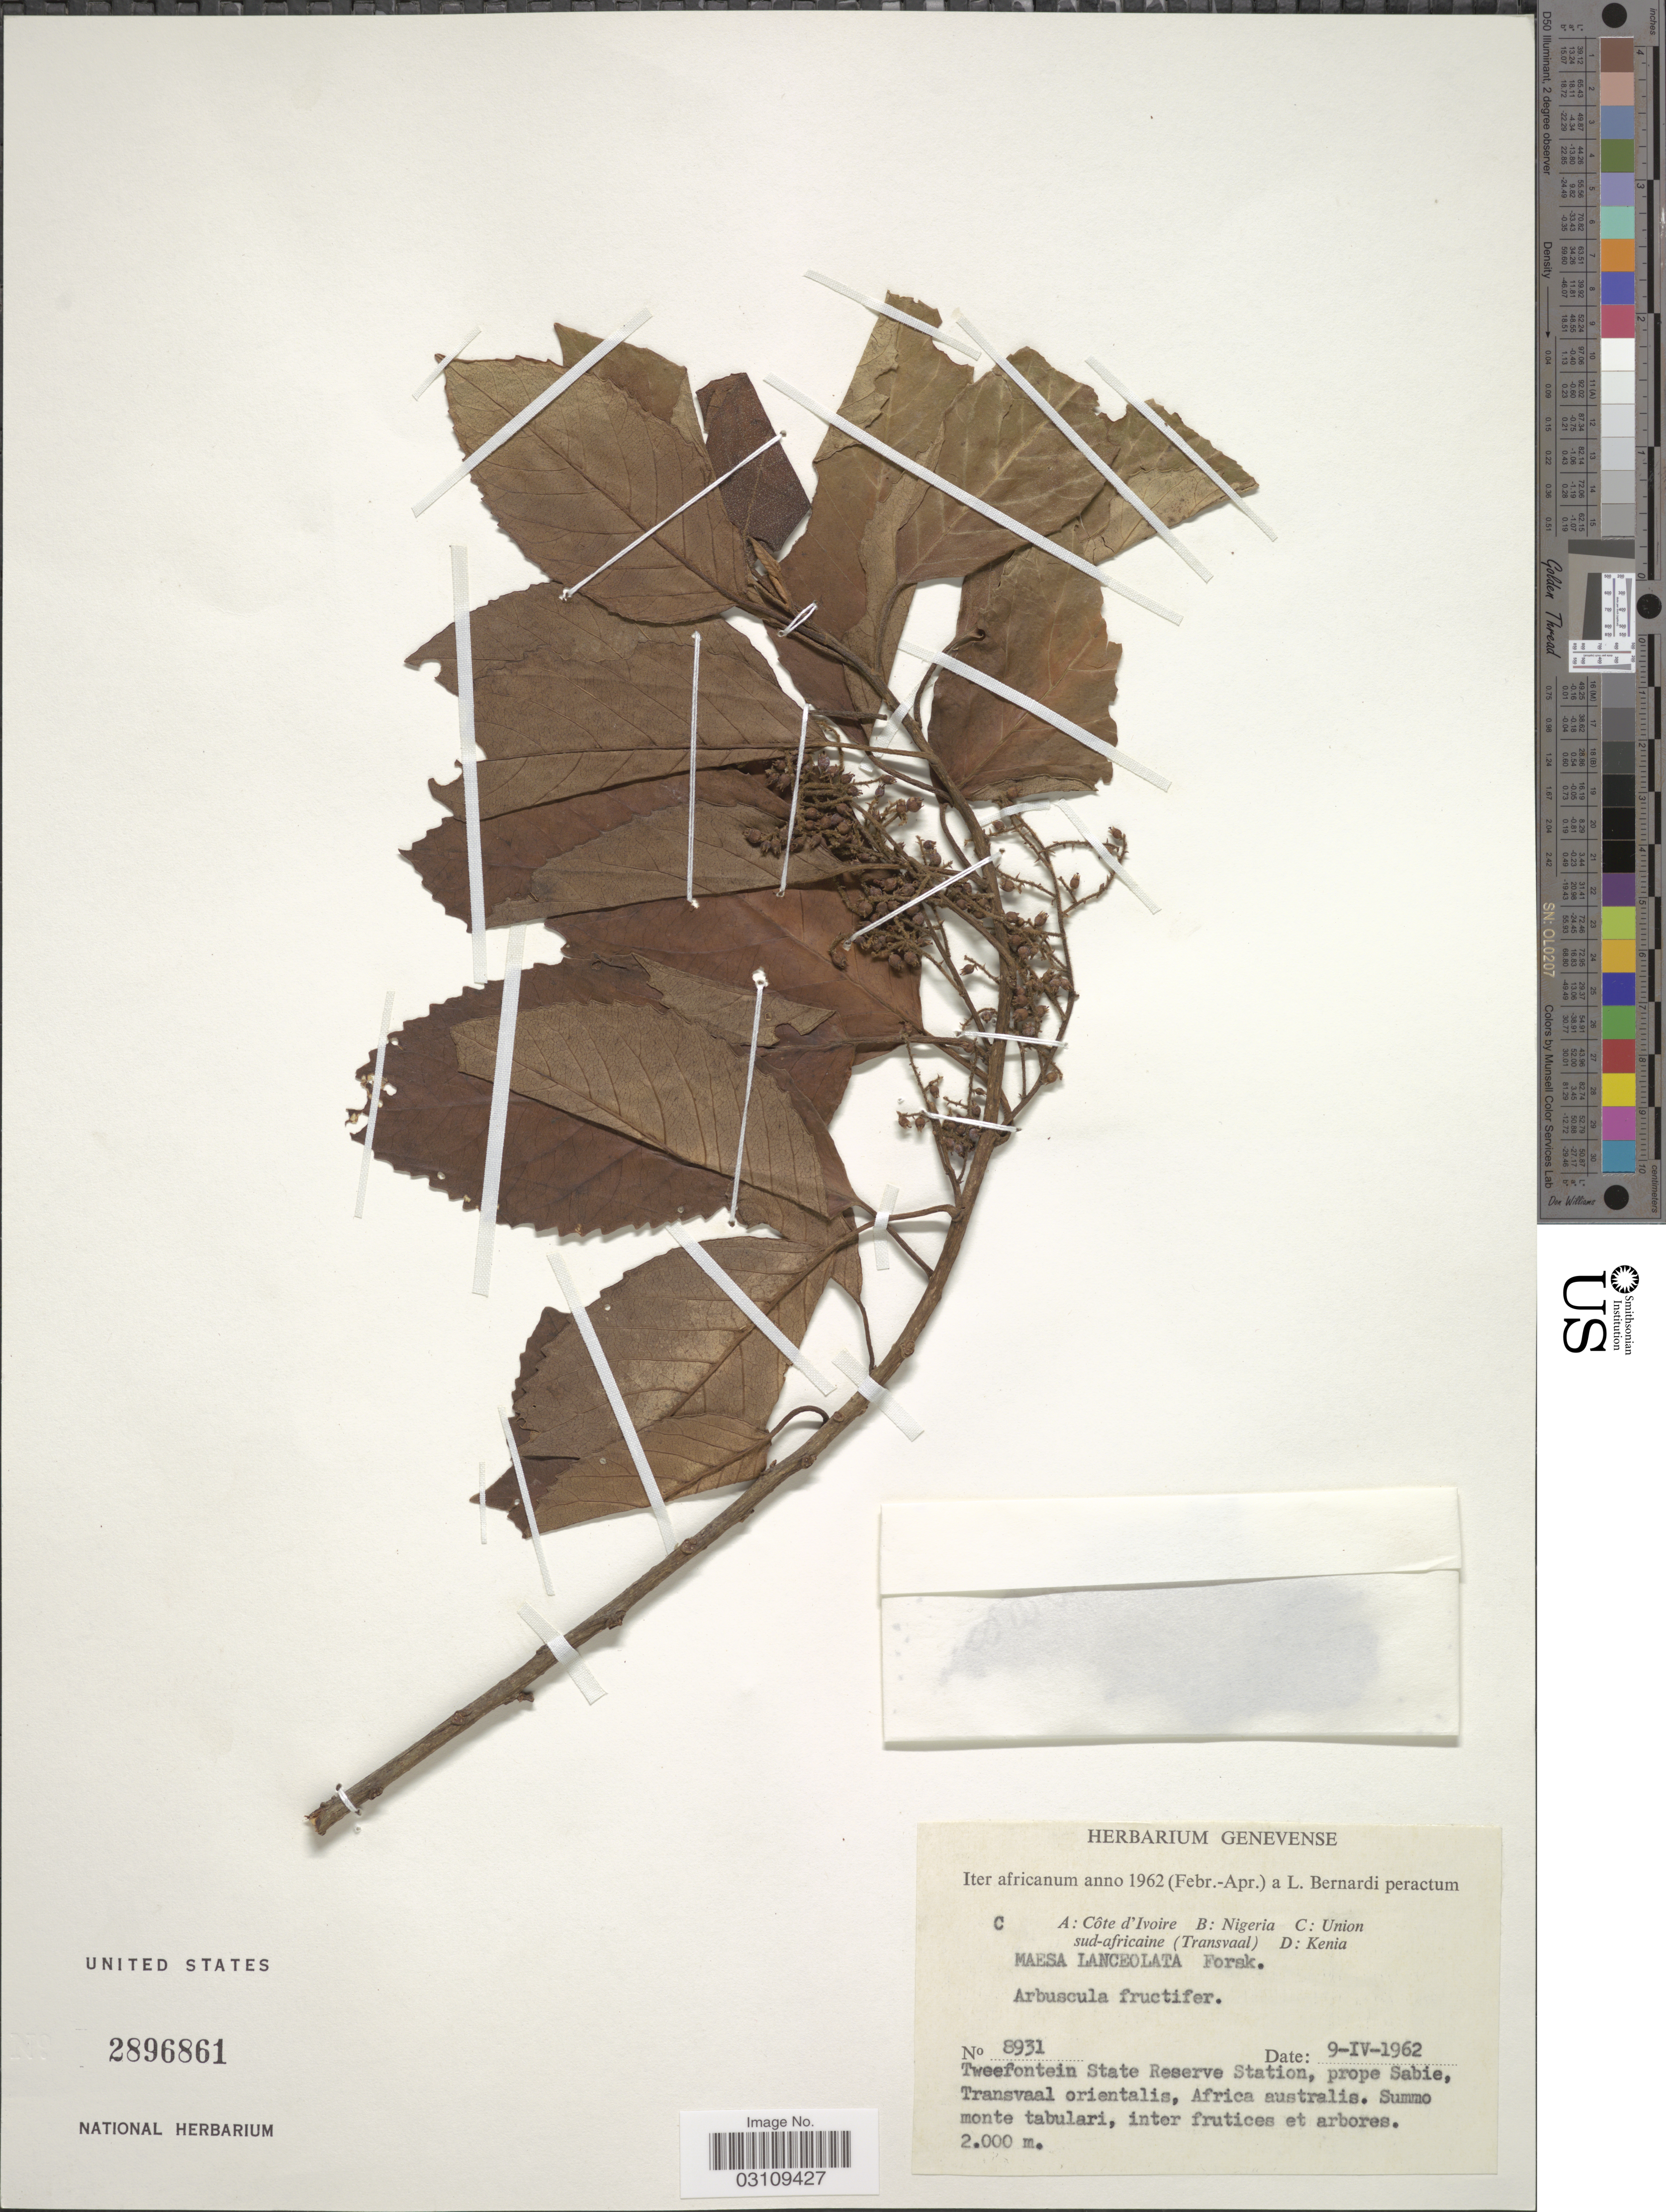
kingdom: Plantae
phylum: Tracheophyta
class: Magnoliopsida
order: Ericales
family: Primulaceae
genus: Maesa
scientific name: Maesa lanceolata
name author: Forssk.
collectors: L. Bernardi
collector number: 8931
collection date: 1962-04-09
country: South Africa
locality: Union sud-africaine (Transvaal), Tweefontein State Reserve Station, prope Sabie, Transvaal orientalis, Africa australis. Summo monte tabulari, inter frutices et arbores.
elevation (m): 2000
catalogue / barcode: US 2896861